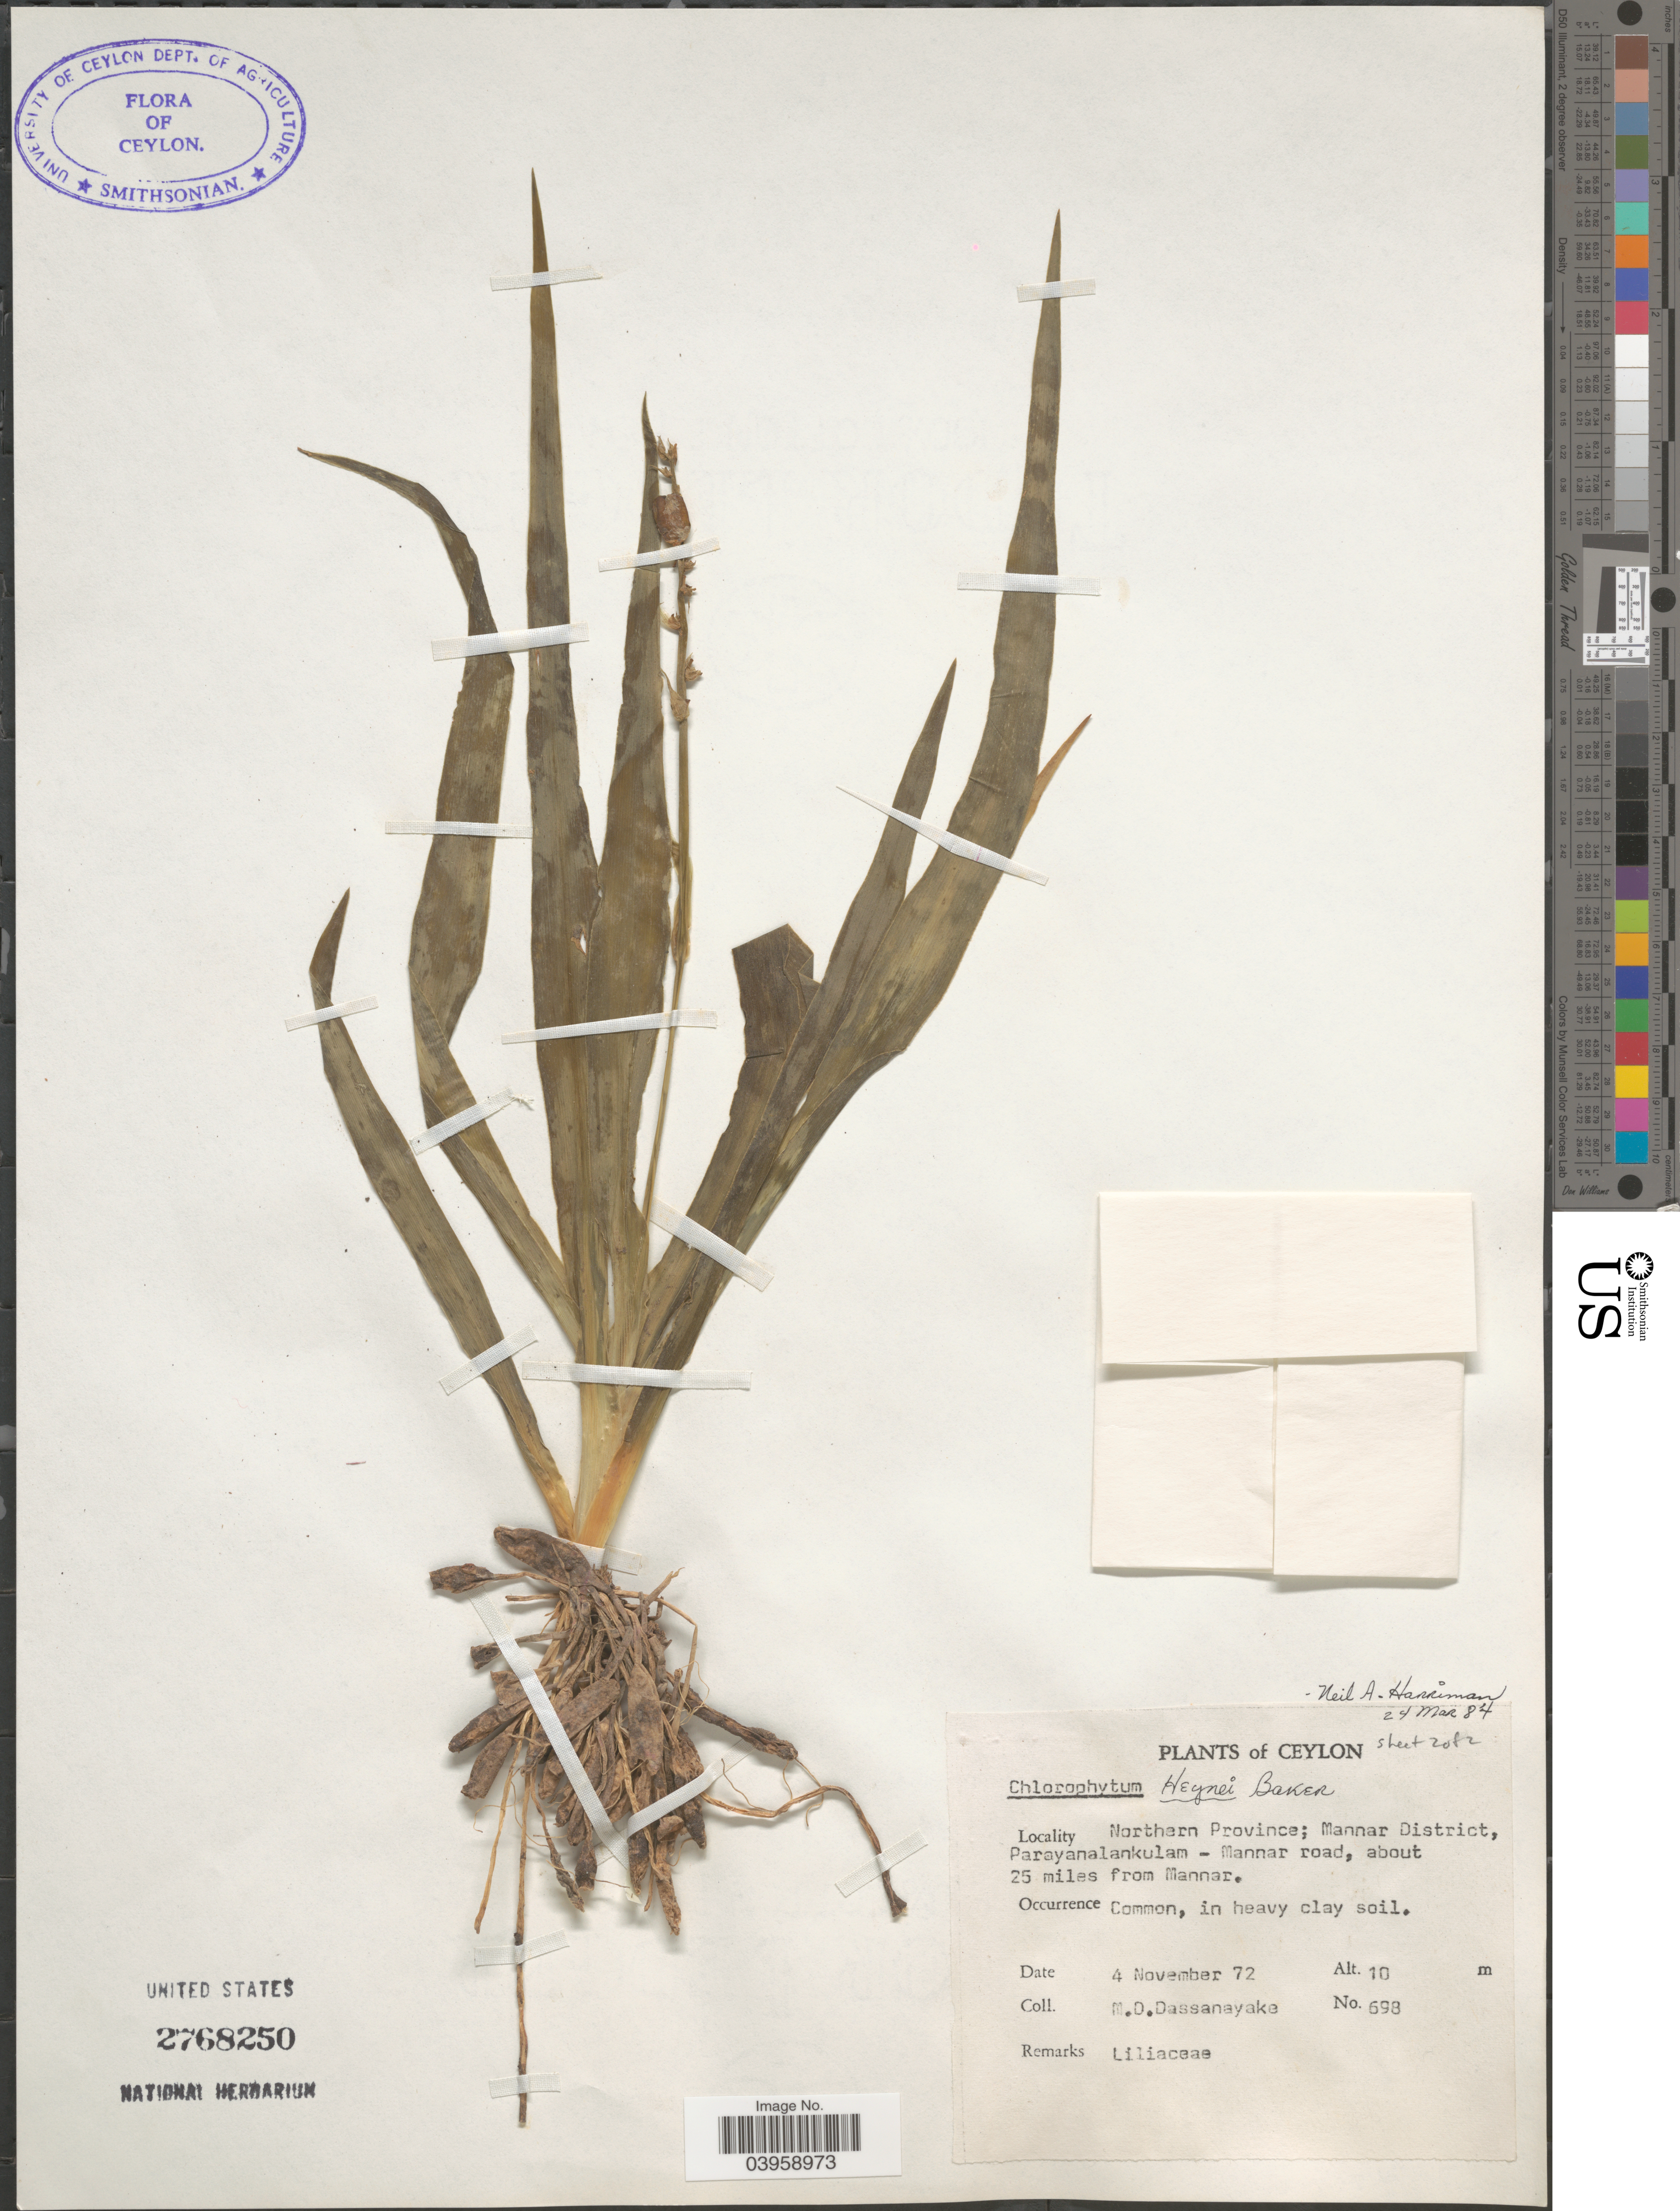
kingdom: Plantae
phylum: Tracheophyta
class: Liliopsida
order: Asparagales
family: Asparagaceae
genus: Chlorophytum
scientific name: Chlorophytum heynei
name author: Baker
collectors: M. D. Dassanayake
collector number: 698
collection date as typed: Transcribed d/m/y: 4/11/72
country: Sri Lanka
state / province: Northern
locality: Ceylon. Mannar District, Parayanalankulam - Mannar road, about 25 miles from Mannar.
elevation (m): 10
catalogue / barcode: US 2768250